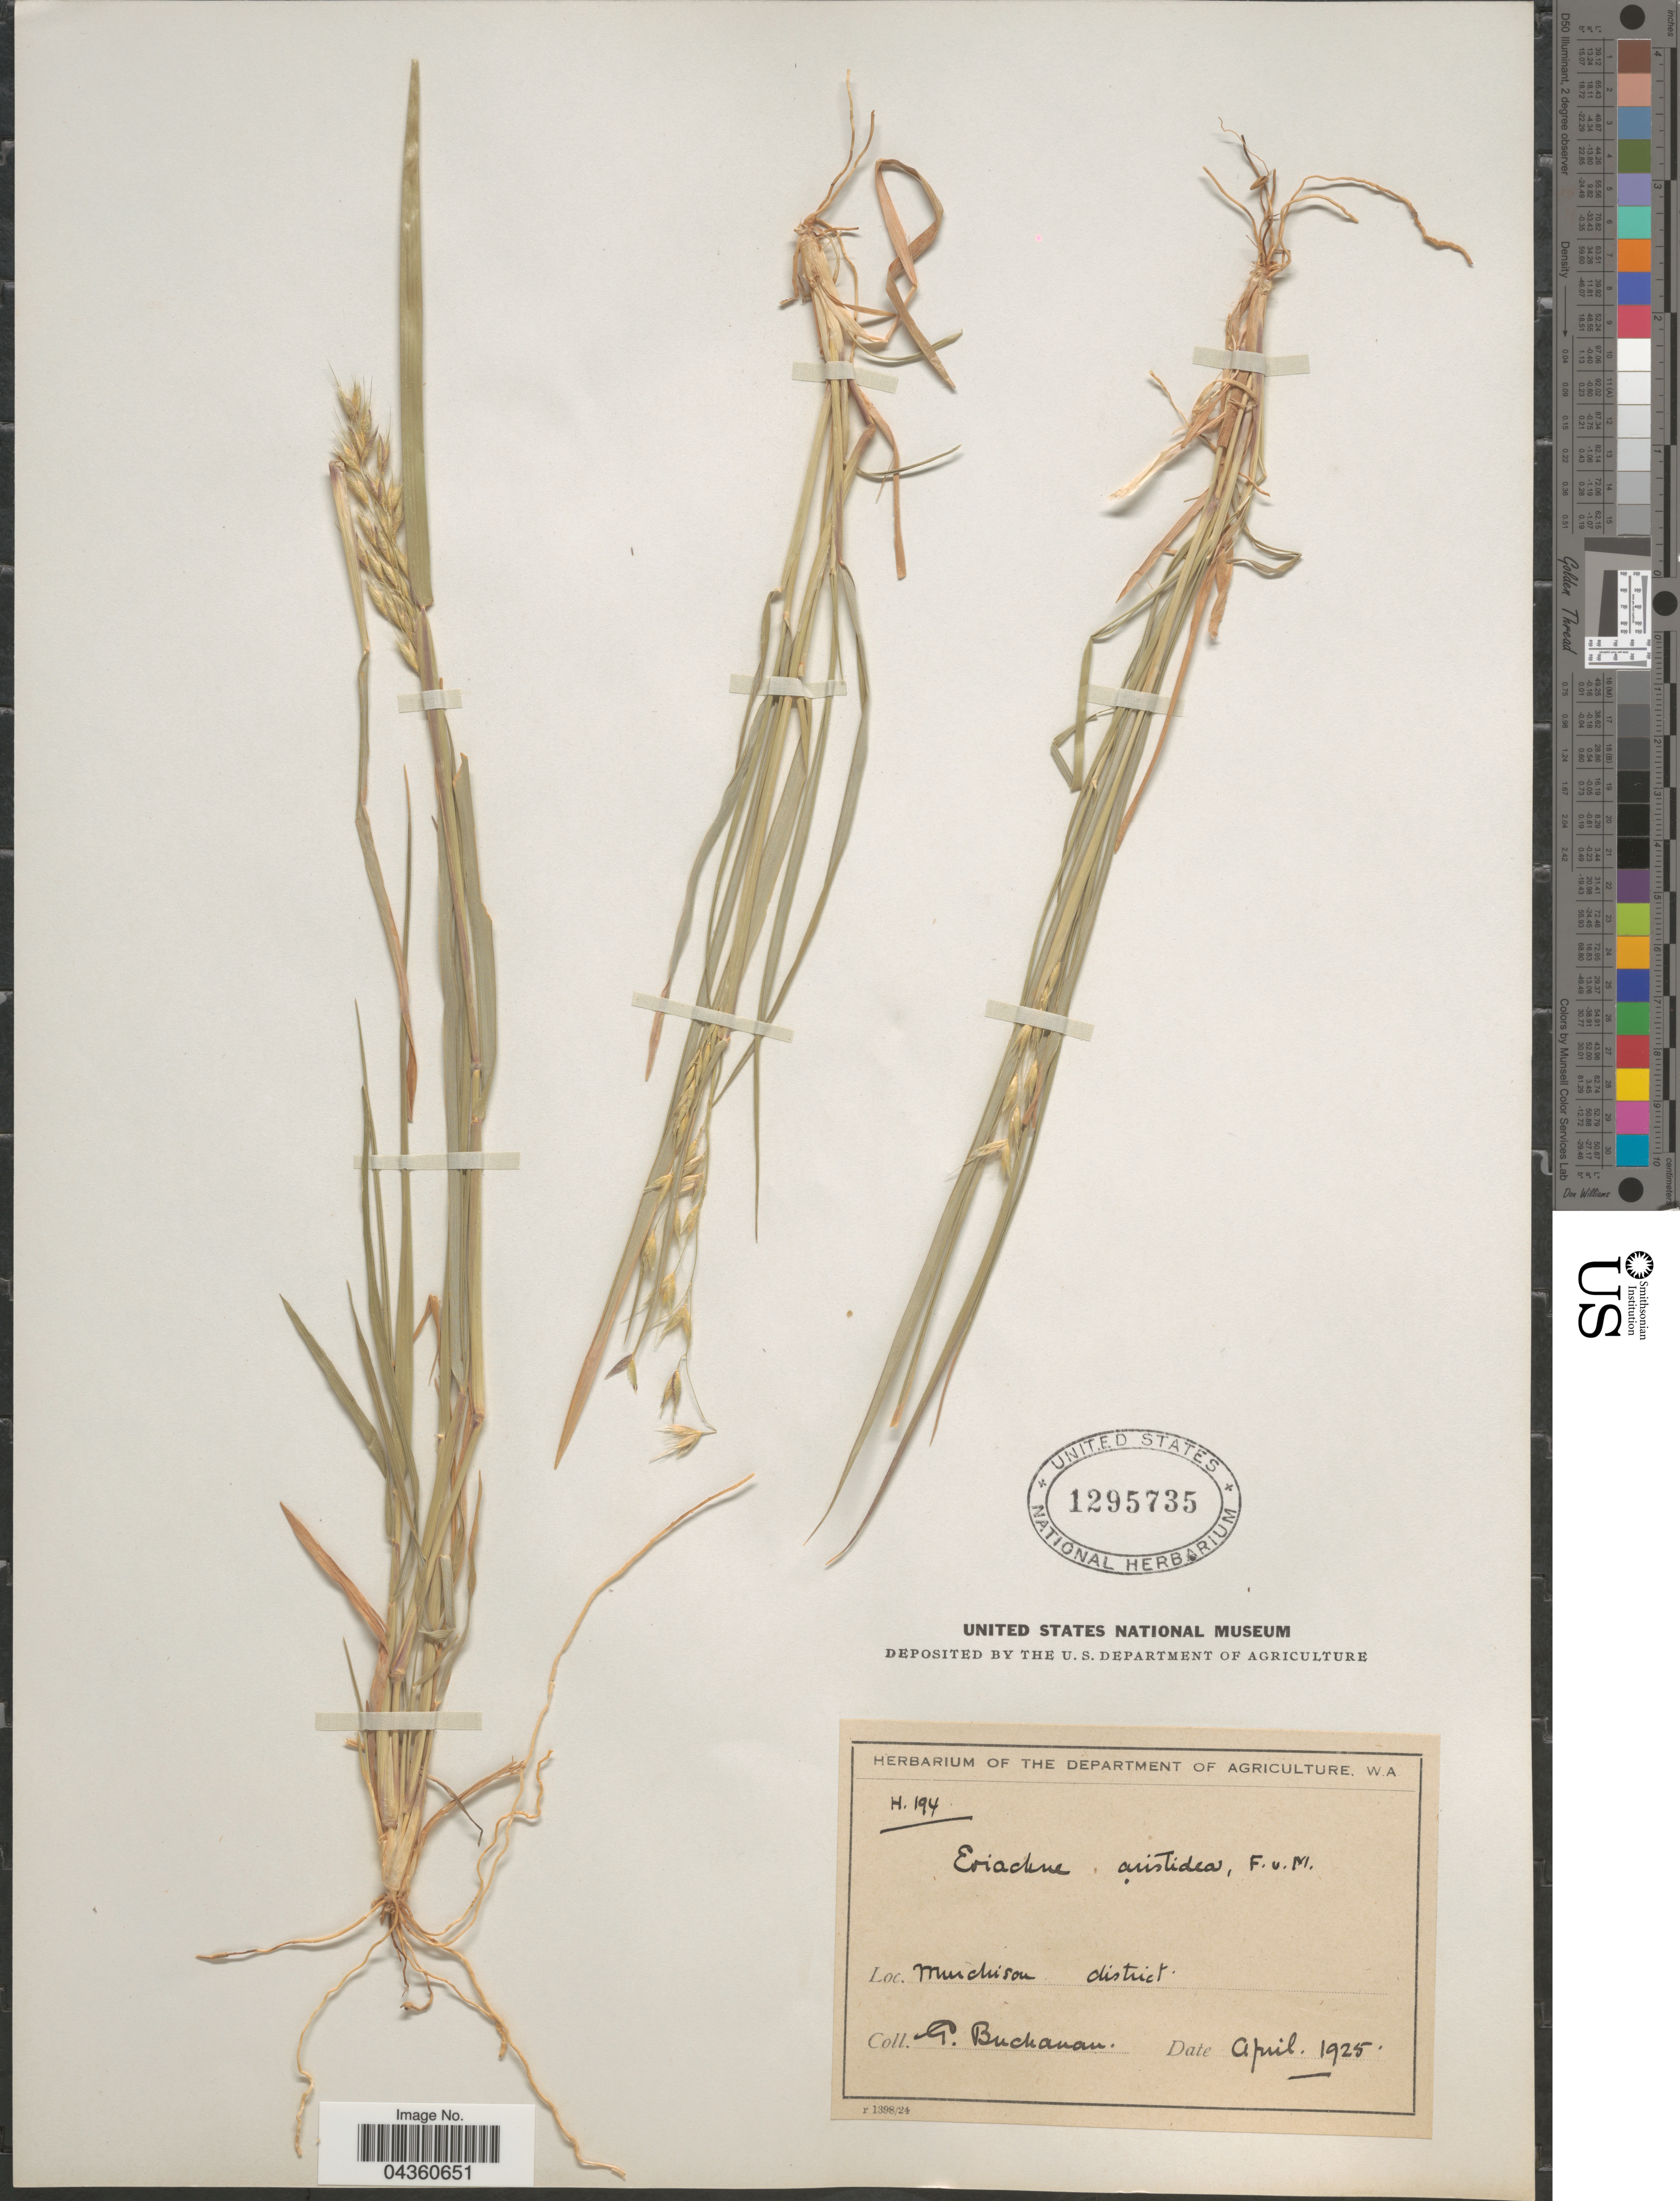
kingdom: Plantae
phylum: Tracheophyta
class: Liliopsida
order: Poales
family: Poaceae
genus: Eriachne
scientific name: Eriachne aristidea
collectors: G. Buchanan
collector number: H. 194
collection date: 1925-04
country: Australia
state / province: Western Australia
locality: Murchison district.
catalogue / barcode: US 1295735